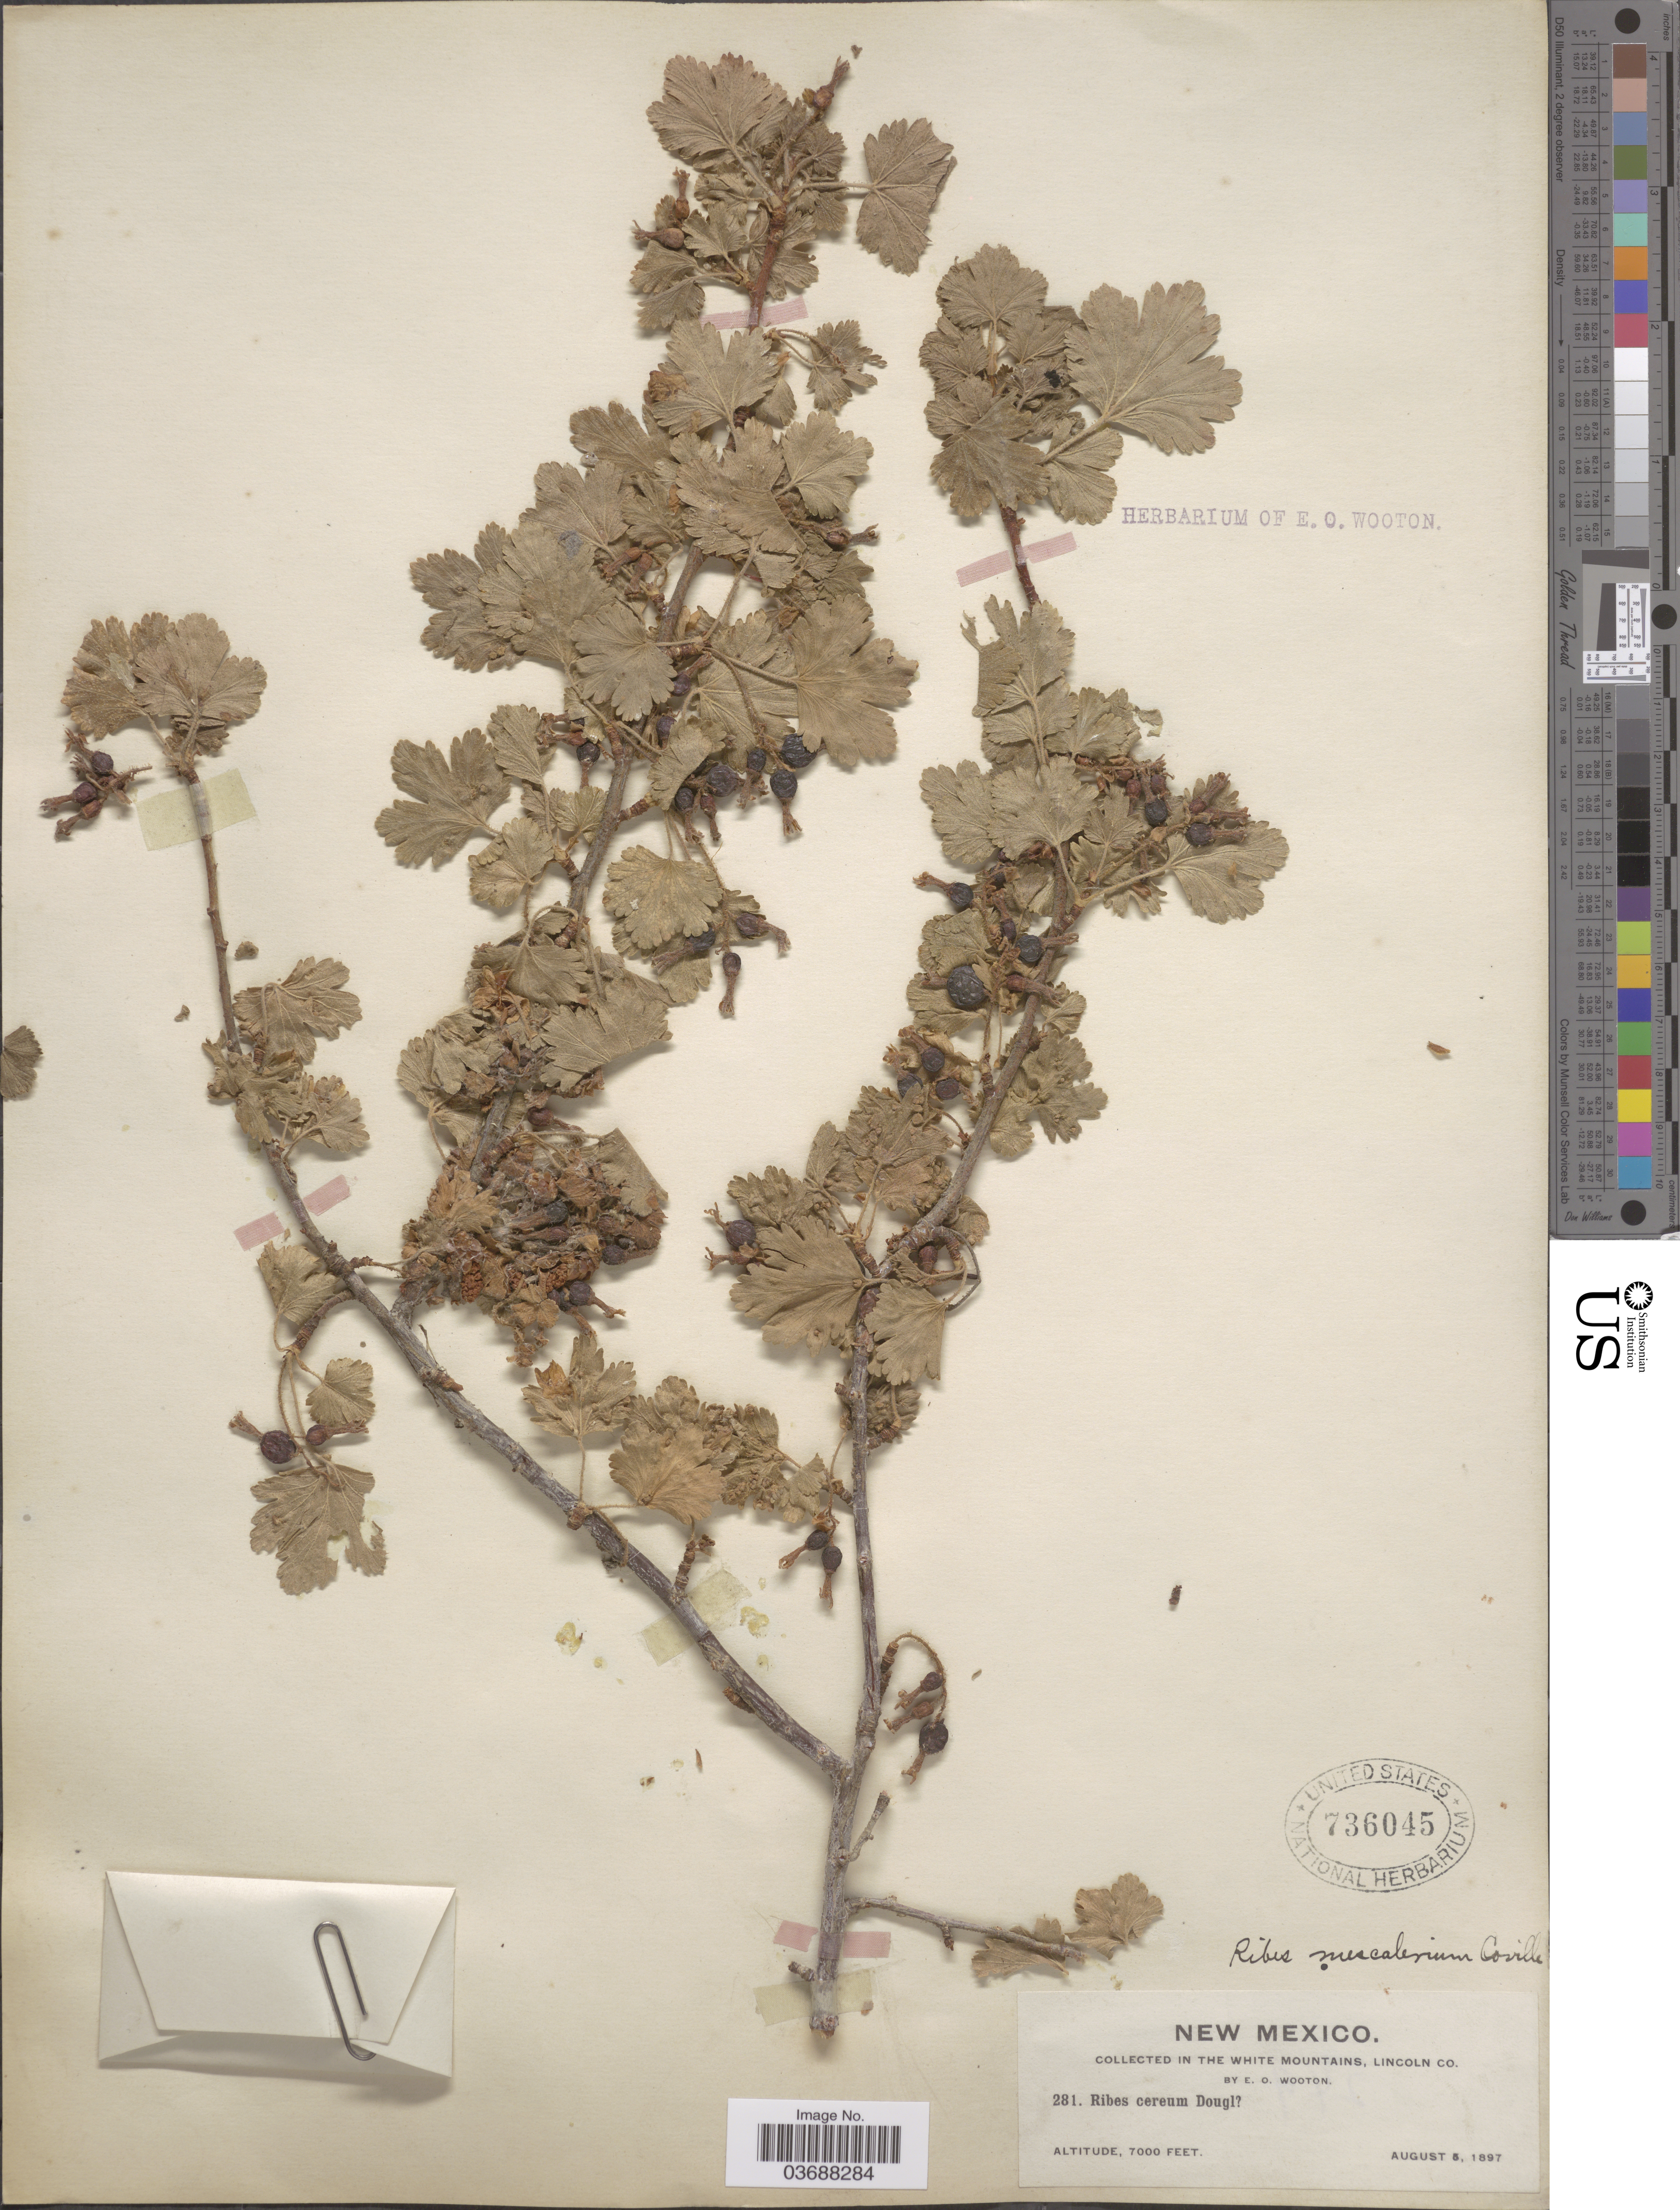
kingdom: Plantae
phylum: Tracheophyta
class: Magnoliopsida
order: Saxifragales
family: Grossulariaceae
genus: Ribes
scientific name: Ribes mescalerium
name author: Coville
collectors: E. O. Wooton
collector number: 281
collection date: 1897-08-05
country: United States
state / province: New Mexico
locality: In the White Mountains, Lincoln Co.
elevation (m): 2134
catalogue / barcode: US 736045